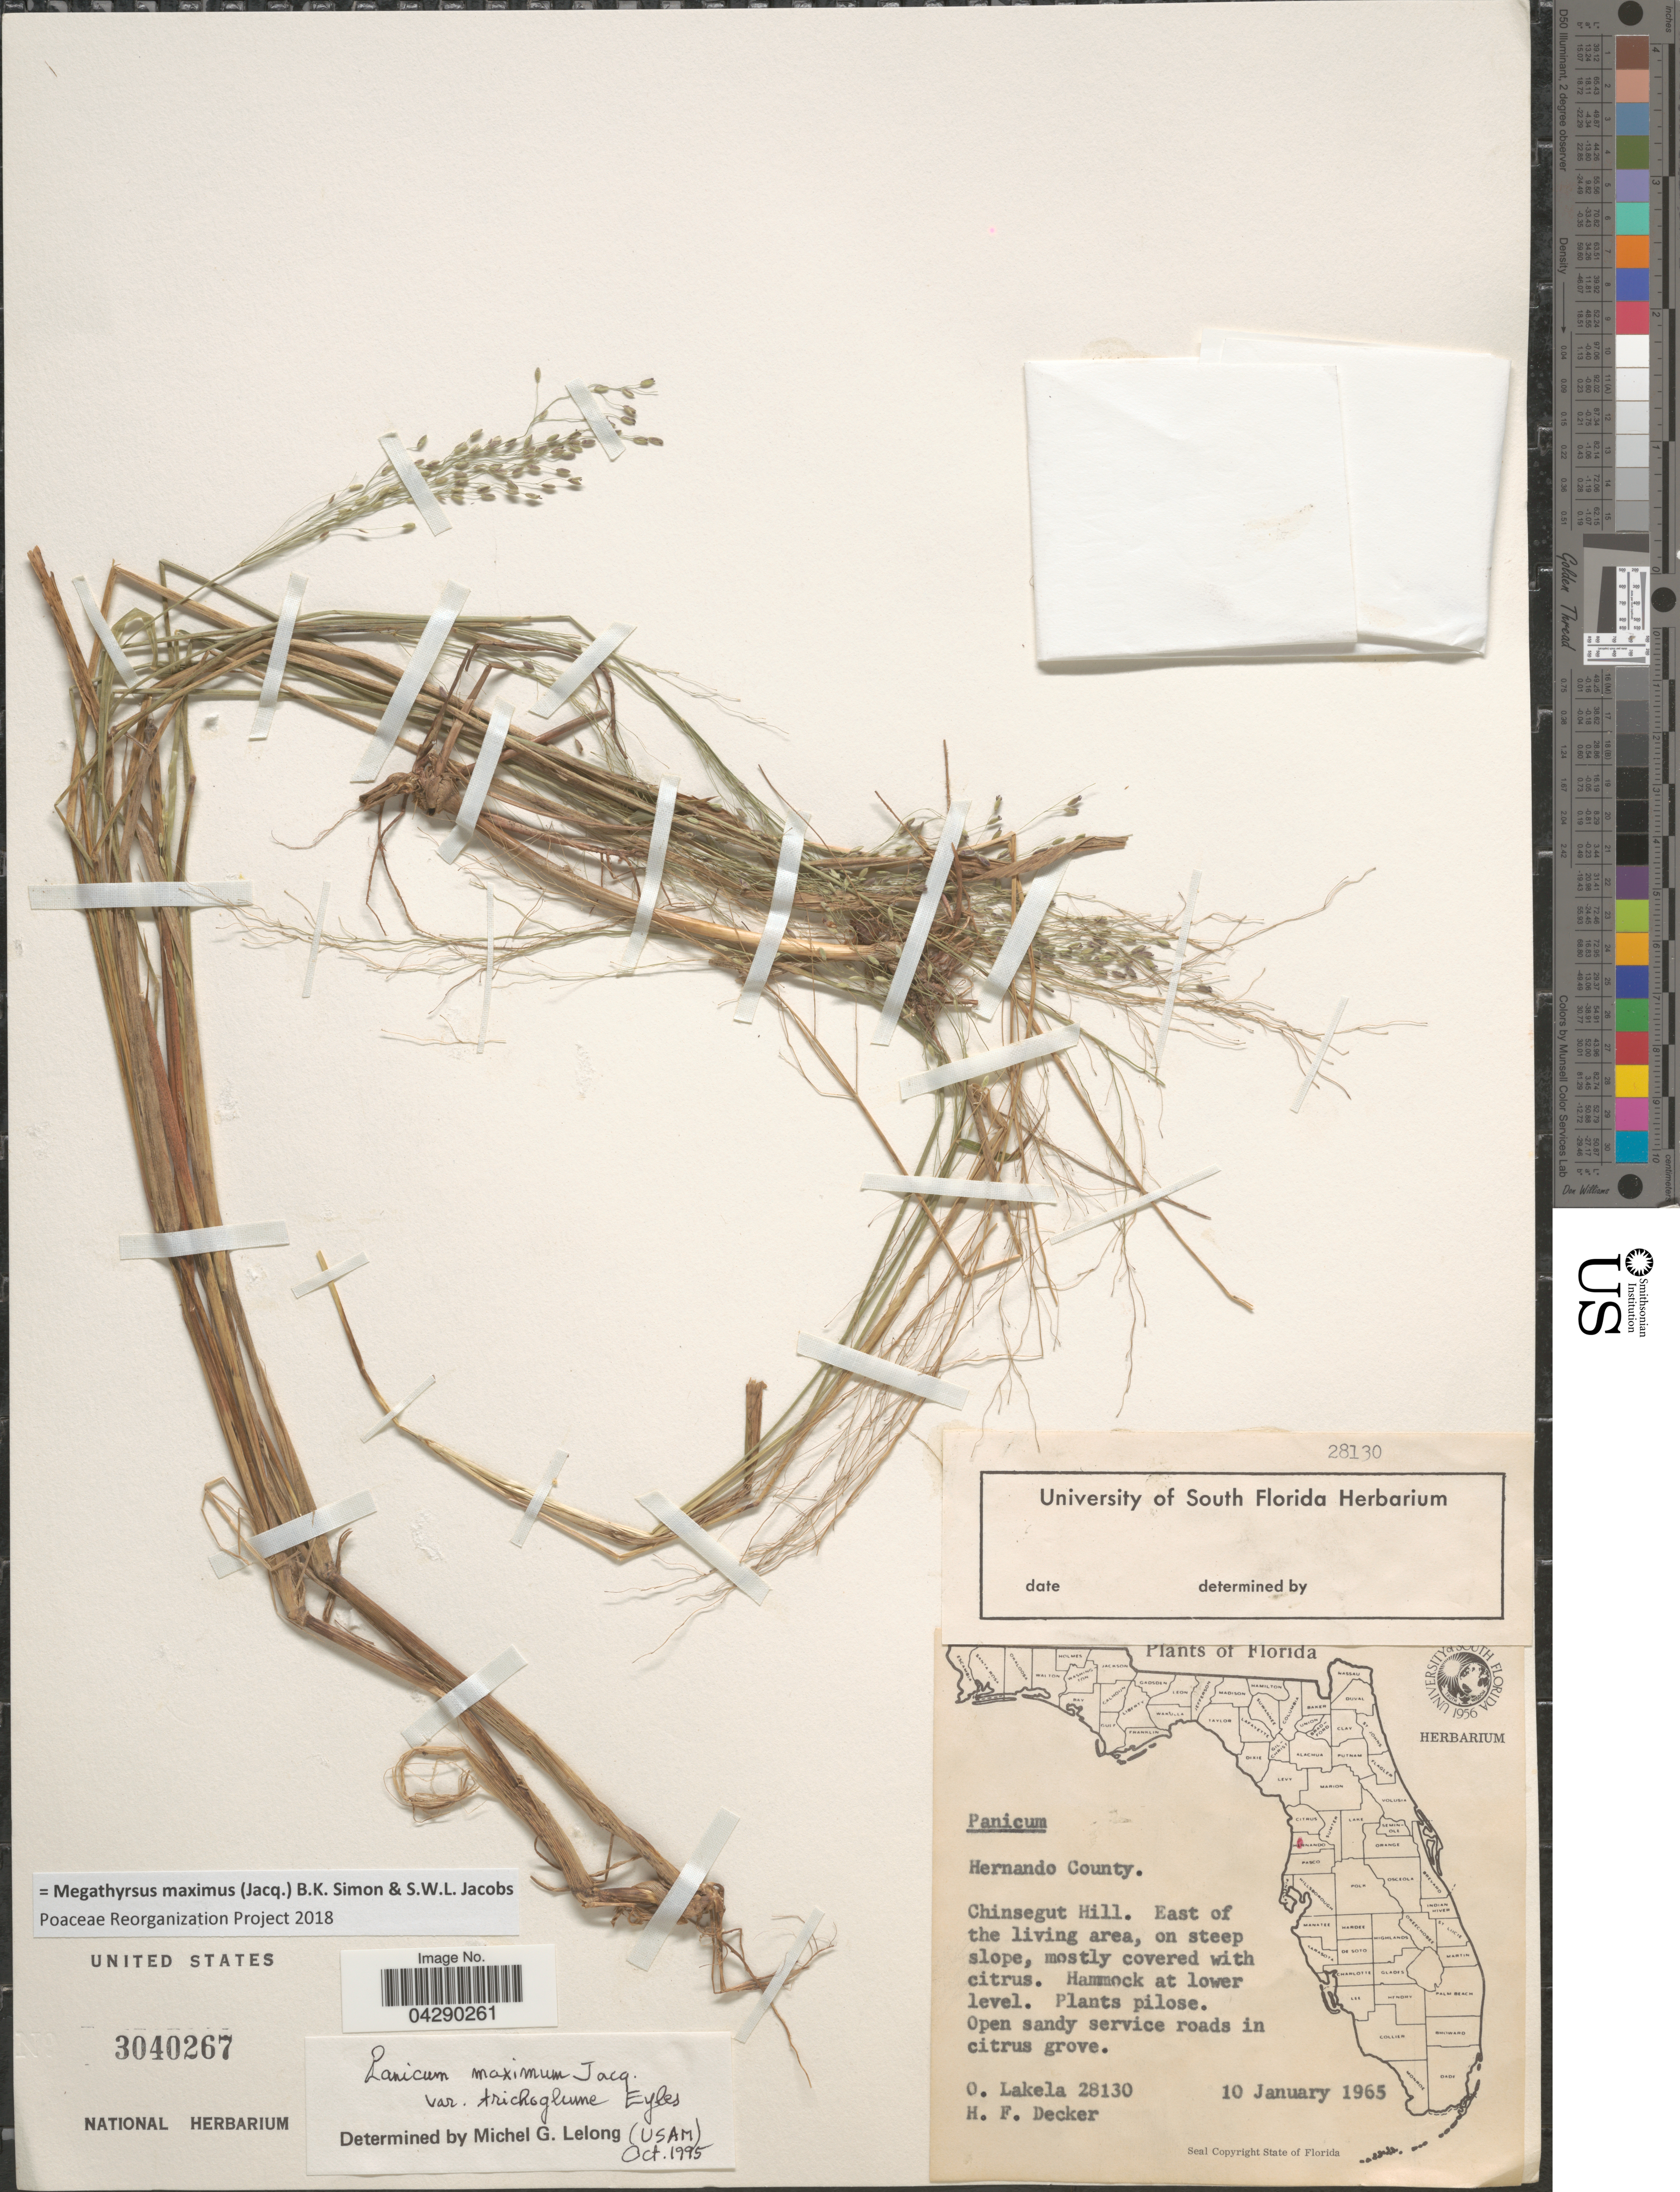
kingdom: Plantae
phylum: Tracheophyta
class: Liliopsida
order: Poales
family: Poaceae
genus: Megathyrsus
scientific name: Megathyrsus maximus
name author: (Jacq.) B.K. Simon & S.W.L. Jacobs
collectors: O. Lakela & H. Decker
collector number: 28130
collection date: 1965-01-10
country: United States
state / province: Florida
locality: Hernando County. Chinsegut Hill. East of the living area, on steep slope, mostly covered with citrus. Hammock at lower level. Open sandy service roads in citrus grove.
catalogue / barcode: US 3040267